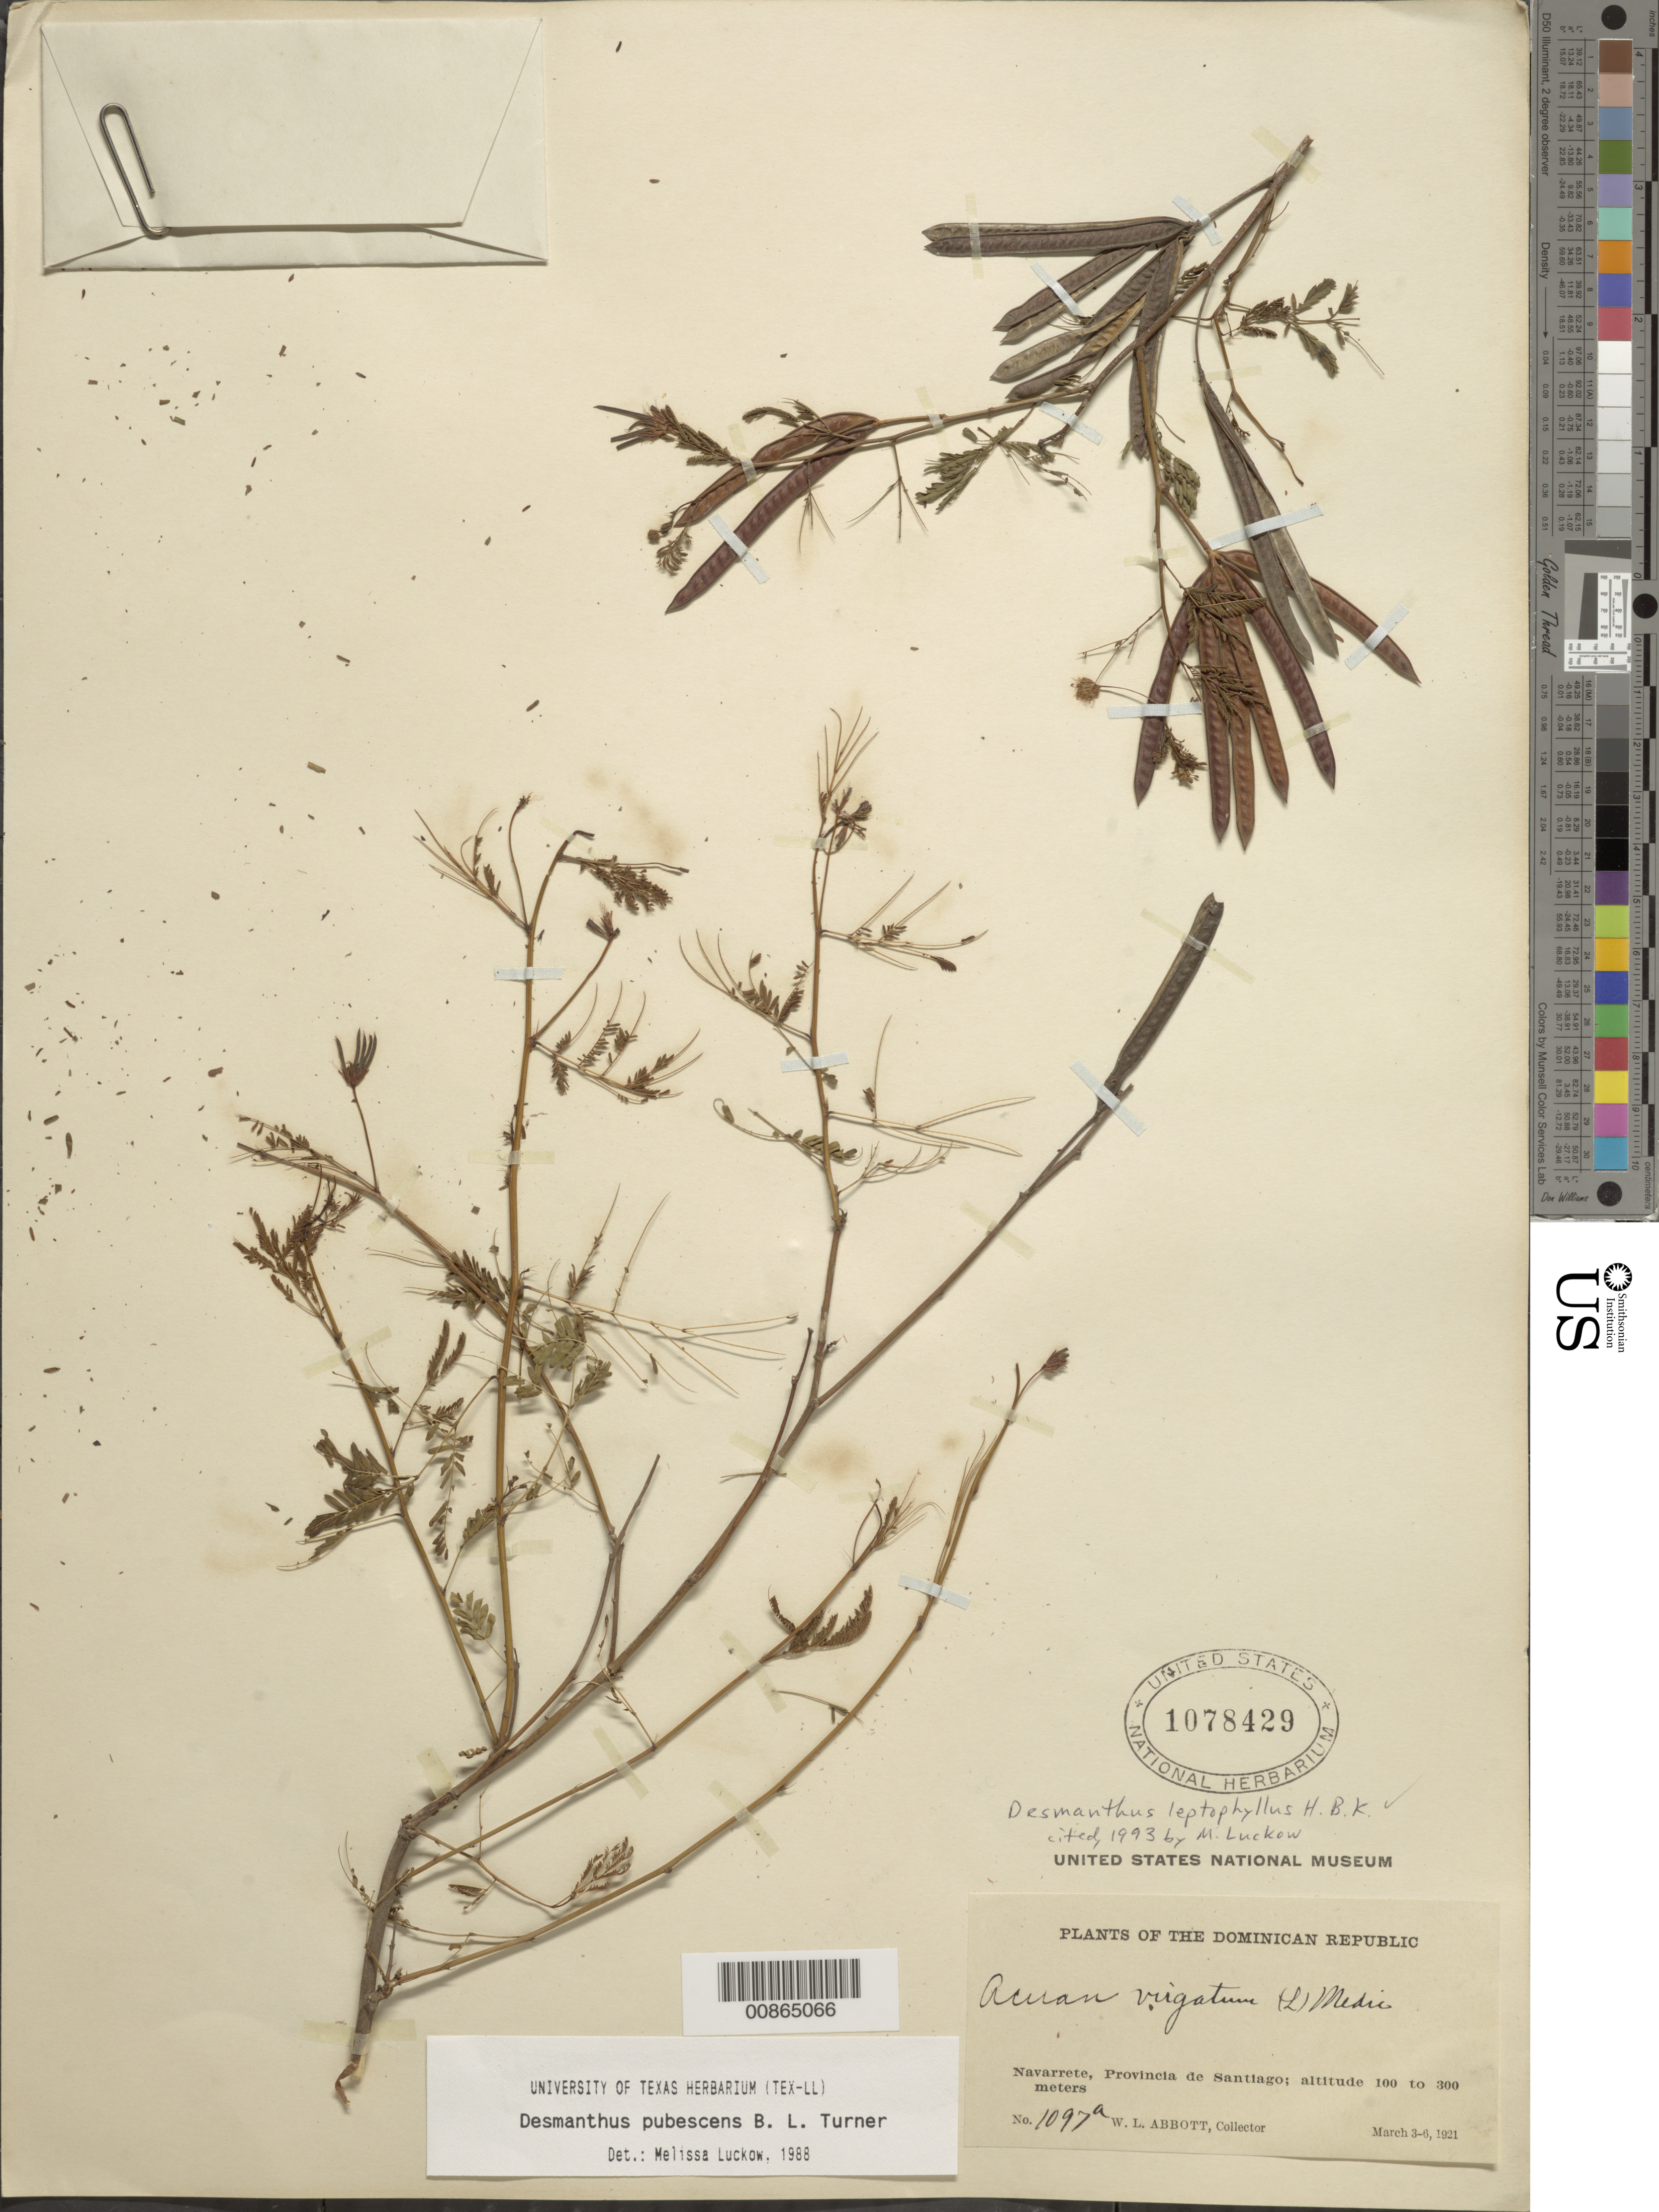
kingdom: Plantae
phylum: Tracheophyta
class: Magnoliopsida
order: Fabales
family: Fabaceae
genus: Desmanthus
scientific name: Desmanthus leptophyllus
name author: Kunth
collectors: W. L. Abbott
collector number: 1097a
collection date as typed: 03 Mar 1921 to 06 Mar 1921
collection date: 1921-03-03/1921-03-06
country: Dominican Republic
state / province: Santiago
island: Hispaniola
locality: Navarrete.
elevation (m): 100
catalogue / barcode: US 1078429